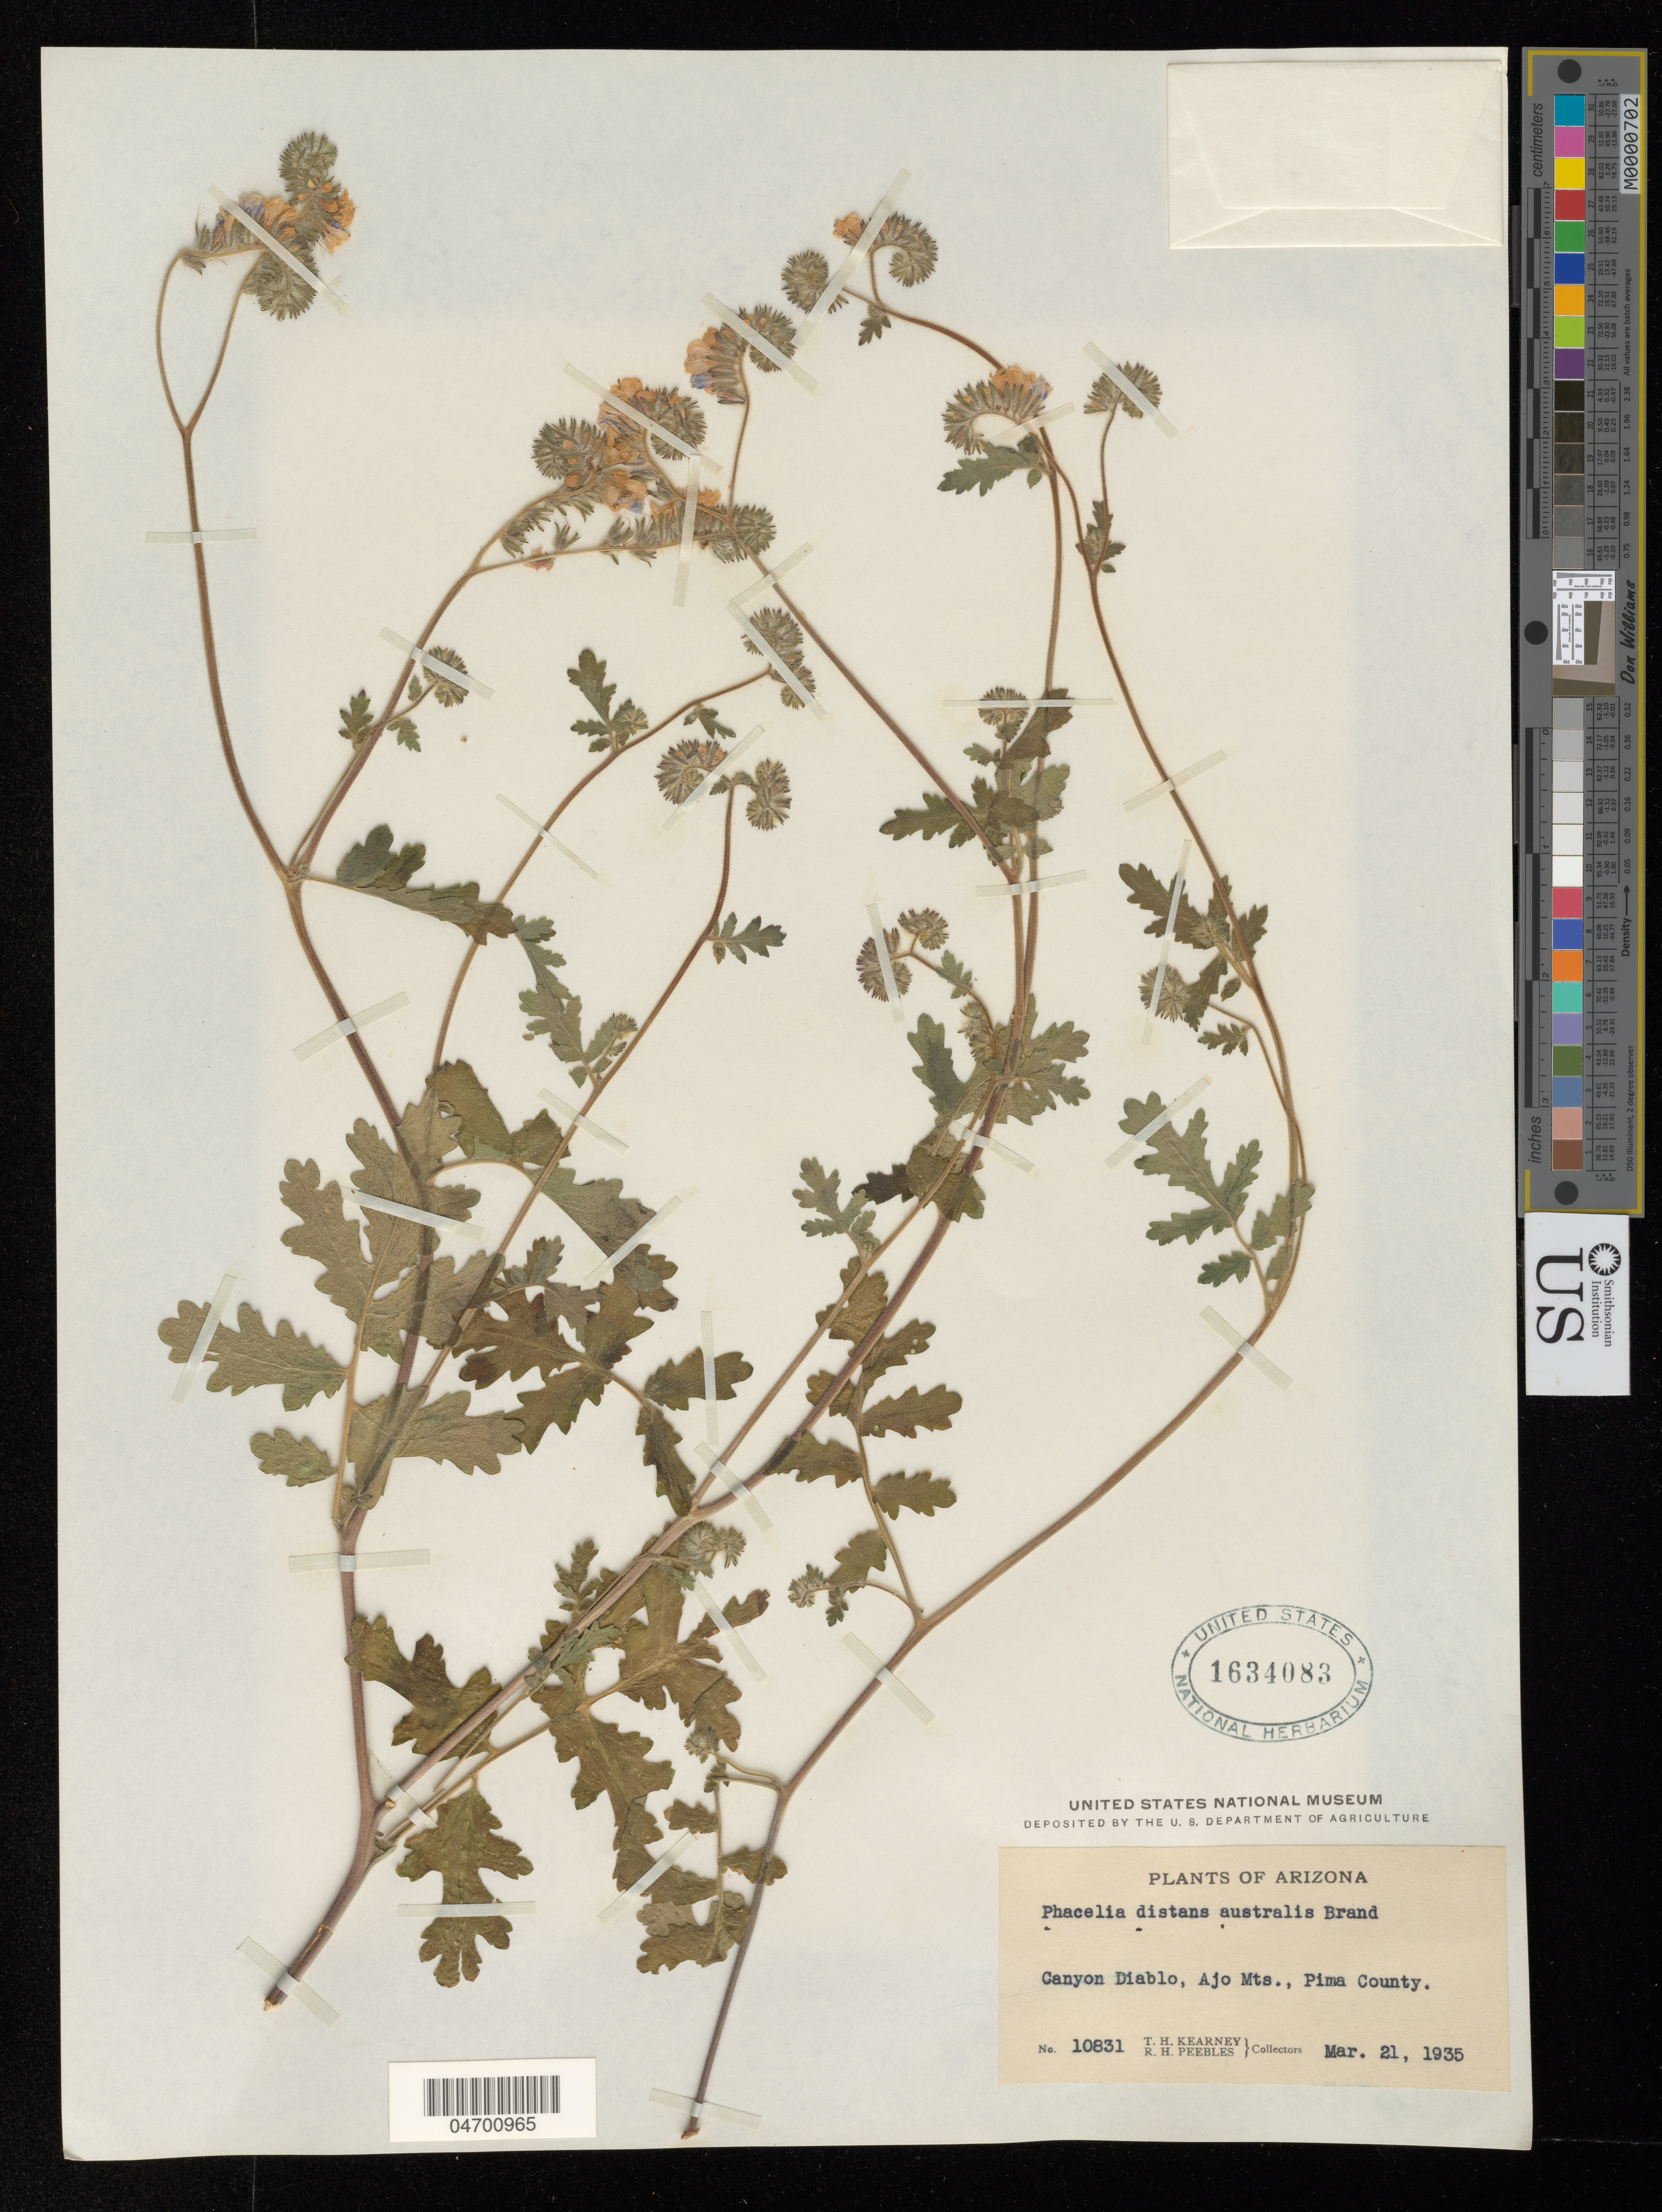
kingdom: Plantae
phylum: Tracheophyta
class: Magnoliopsida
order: Boraginales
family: Hydrophyllaceae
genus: Phacelia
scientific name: Phacelia distans var. australis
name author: Brand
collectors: T. H. Kearney & R. H. Peebles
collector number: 10831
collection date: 1935-03-21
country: United States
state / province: Arizona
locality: Canyon Diablo, Ajo Mts., Pima County.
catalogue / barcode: US 1634083